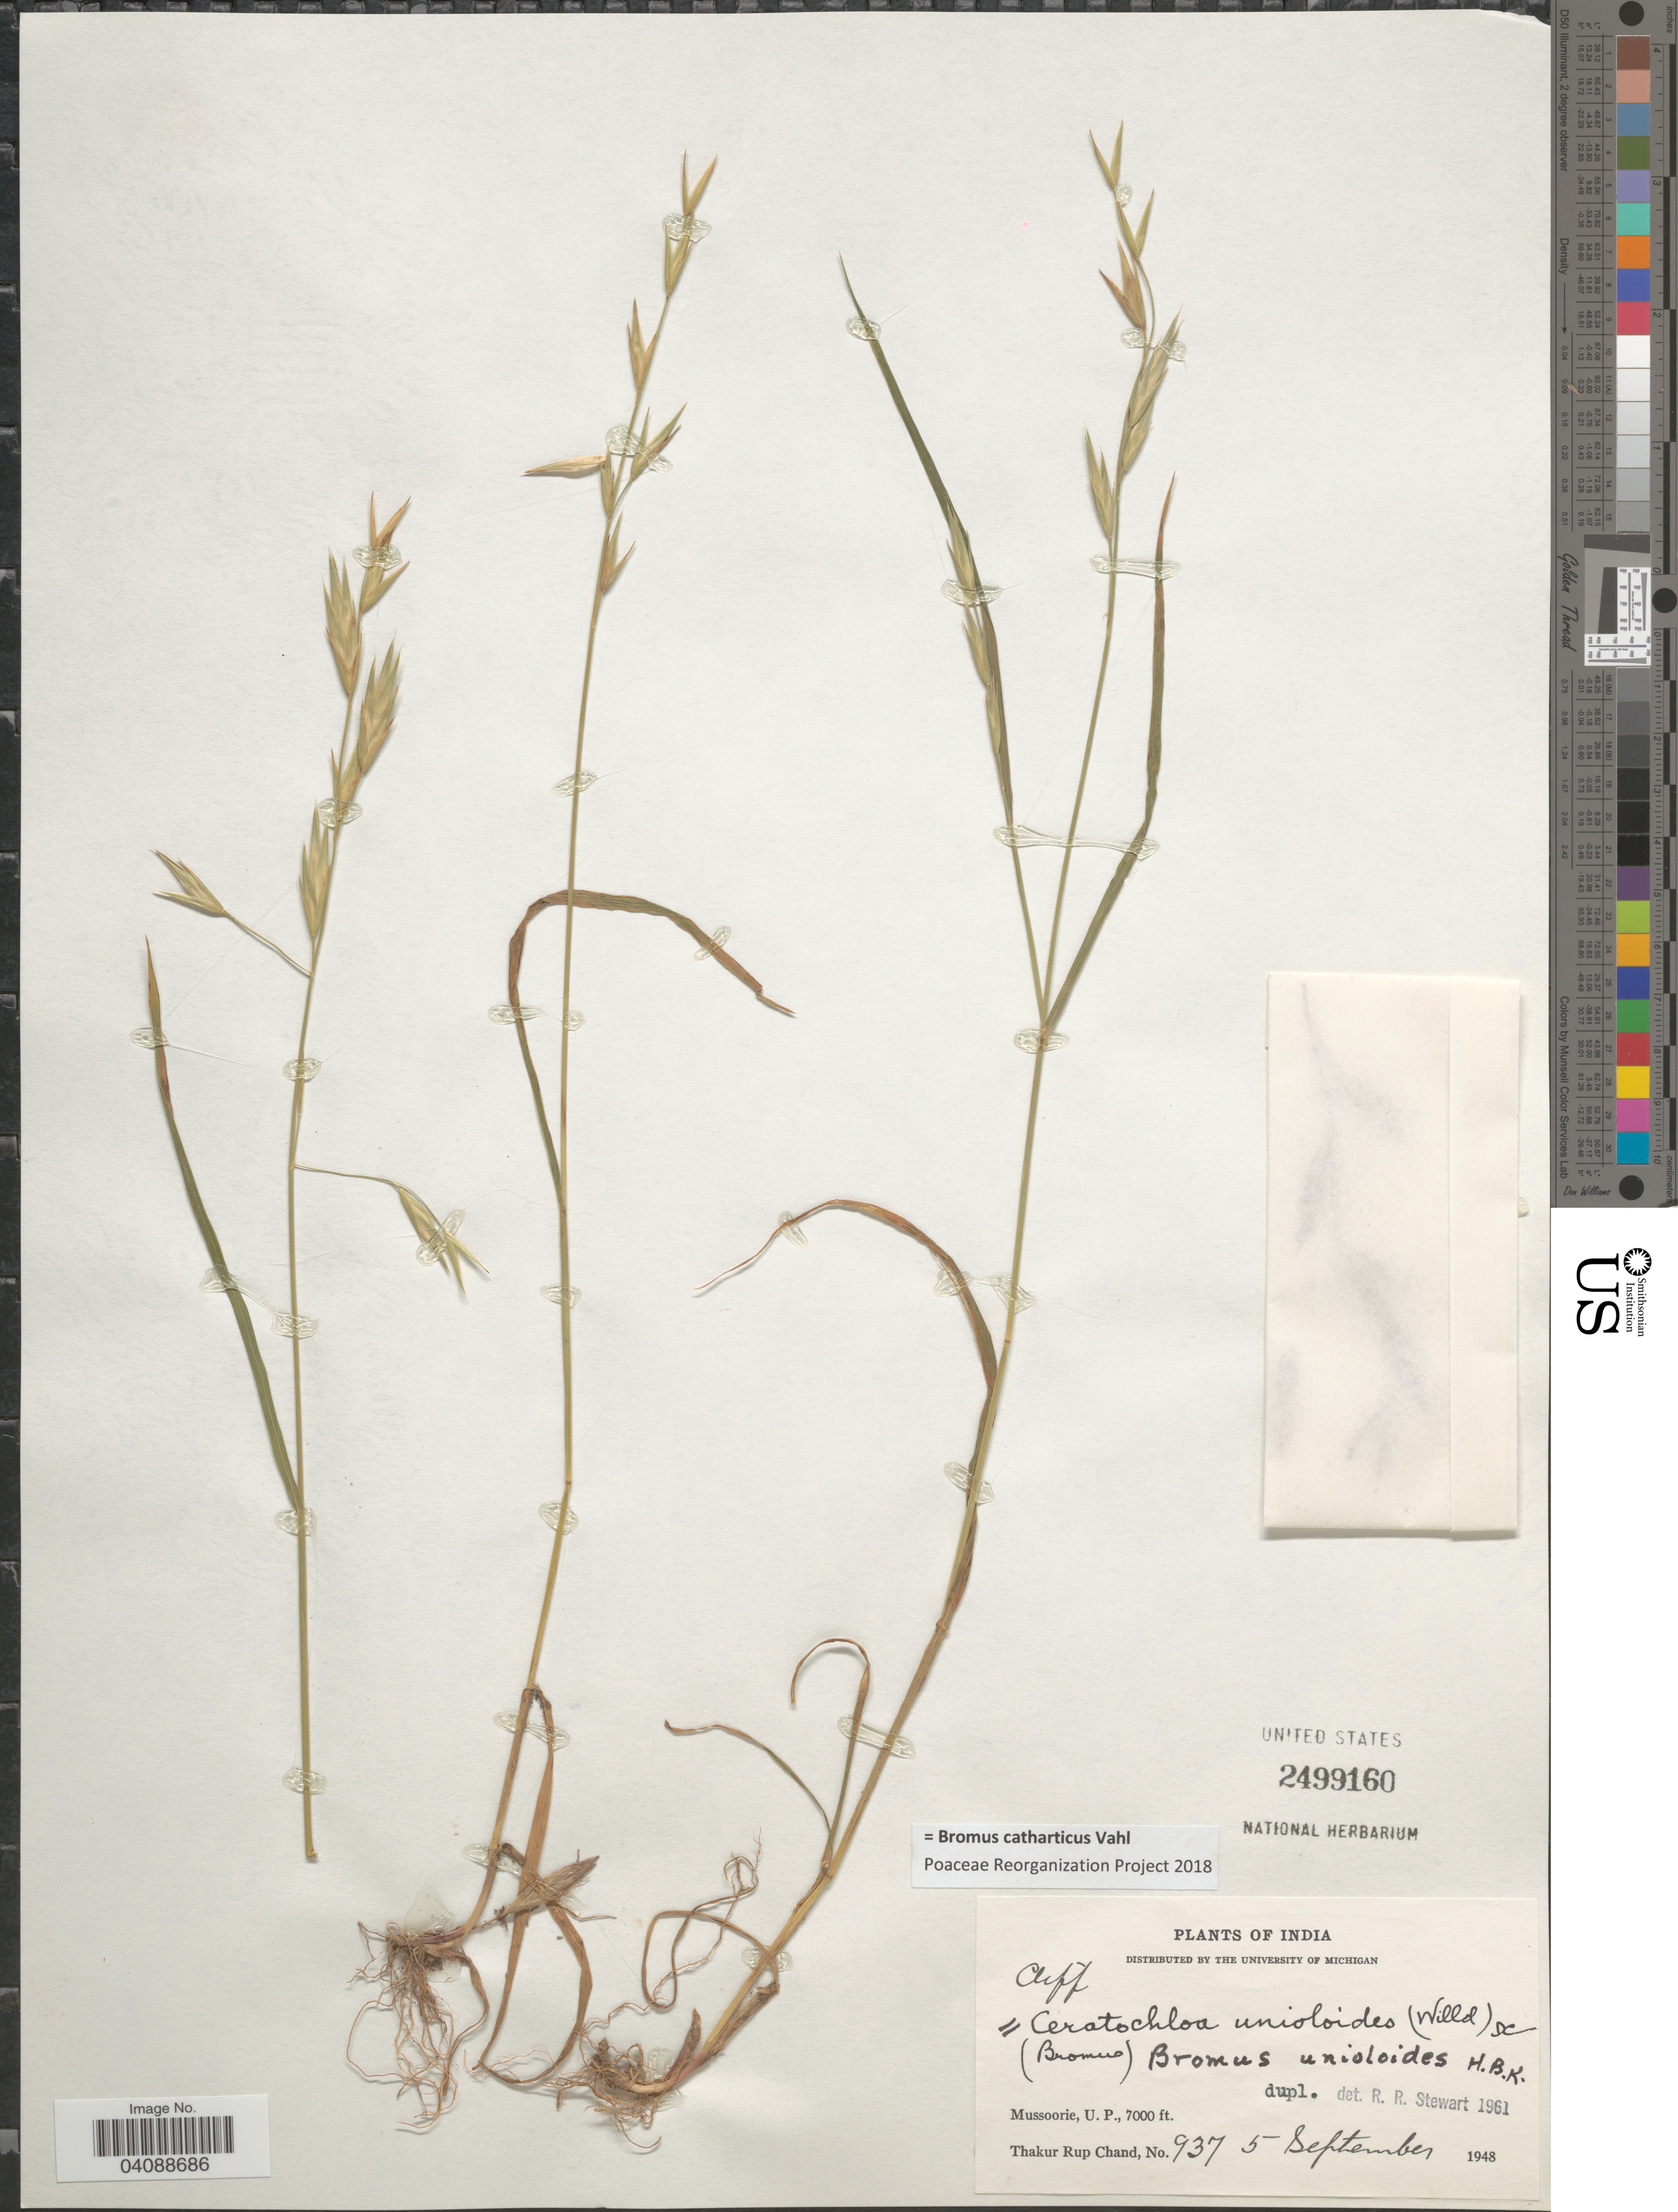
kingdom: Plantae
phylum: Tracheophyta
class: Liliopsida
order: Poales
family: Poaceae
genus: Bromus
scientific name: Bromus catharticus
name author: Vahl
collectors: T. R. Chand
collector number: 937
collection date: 1948-09-05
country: India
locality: Mussoorie, U.P.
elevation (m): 2134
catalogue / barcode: US 2499160